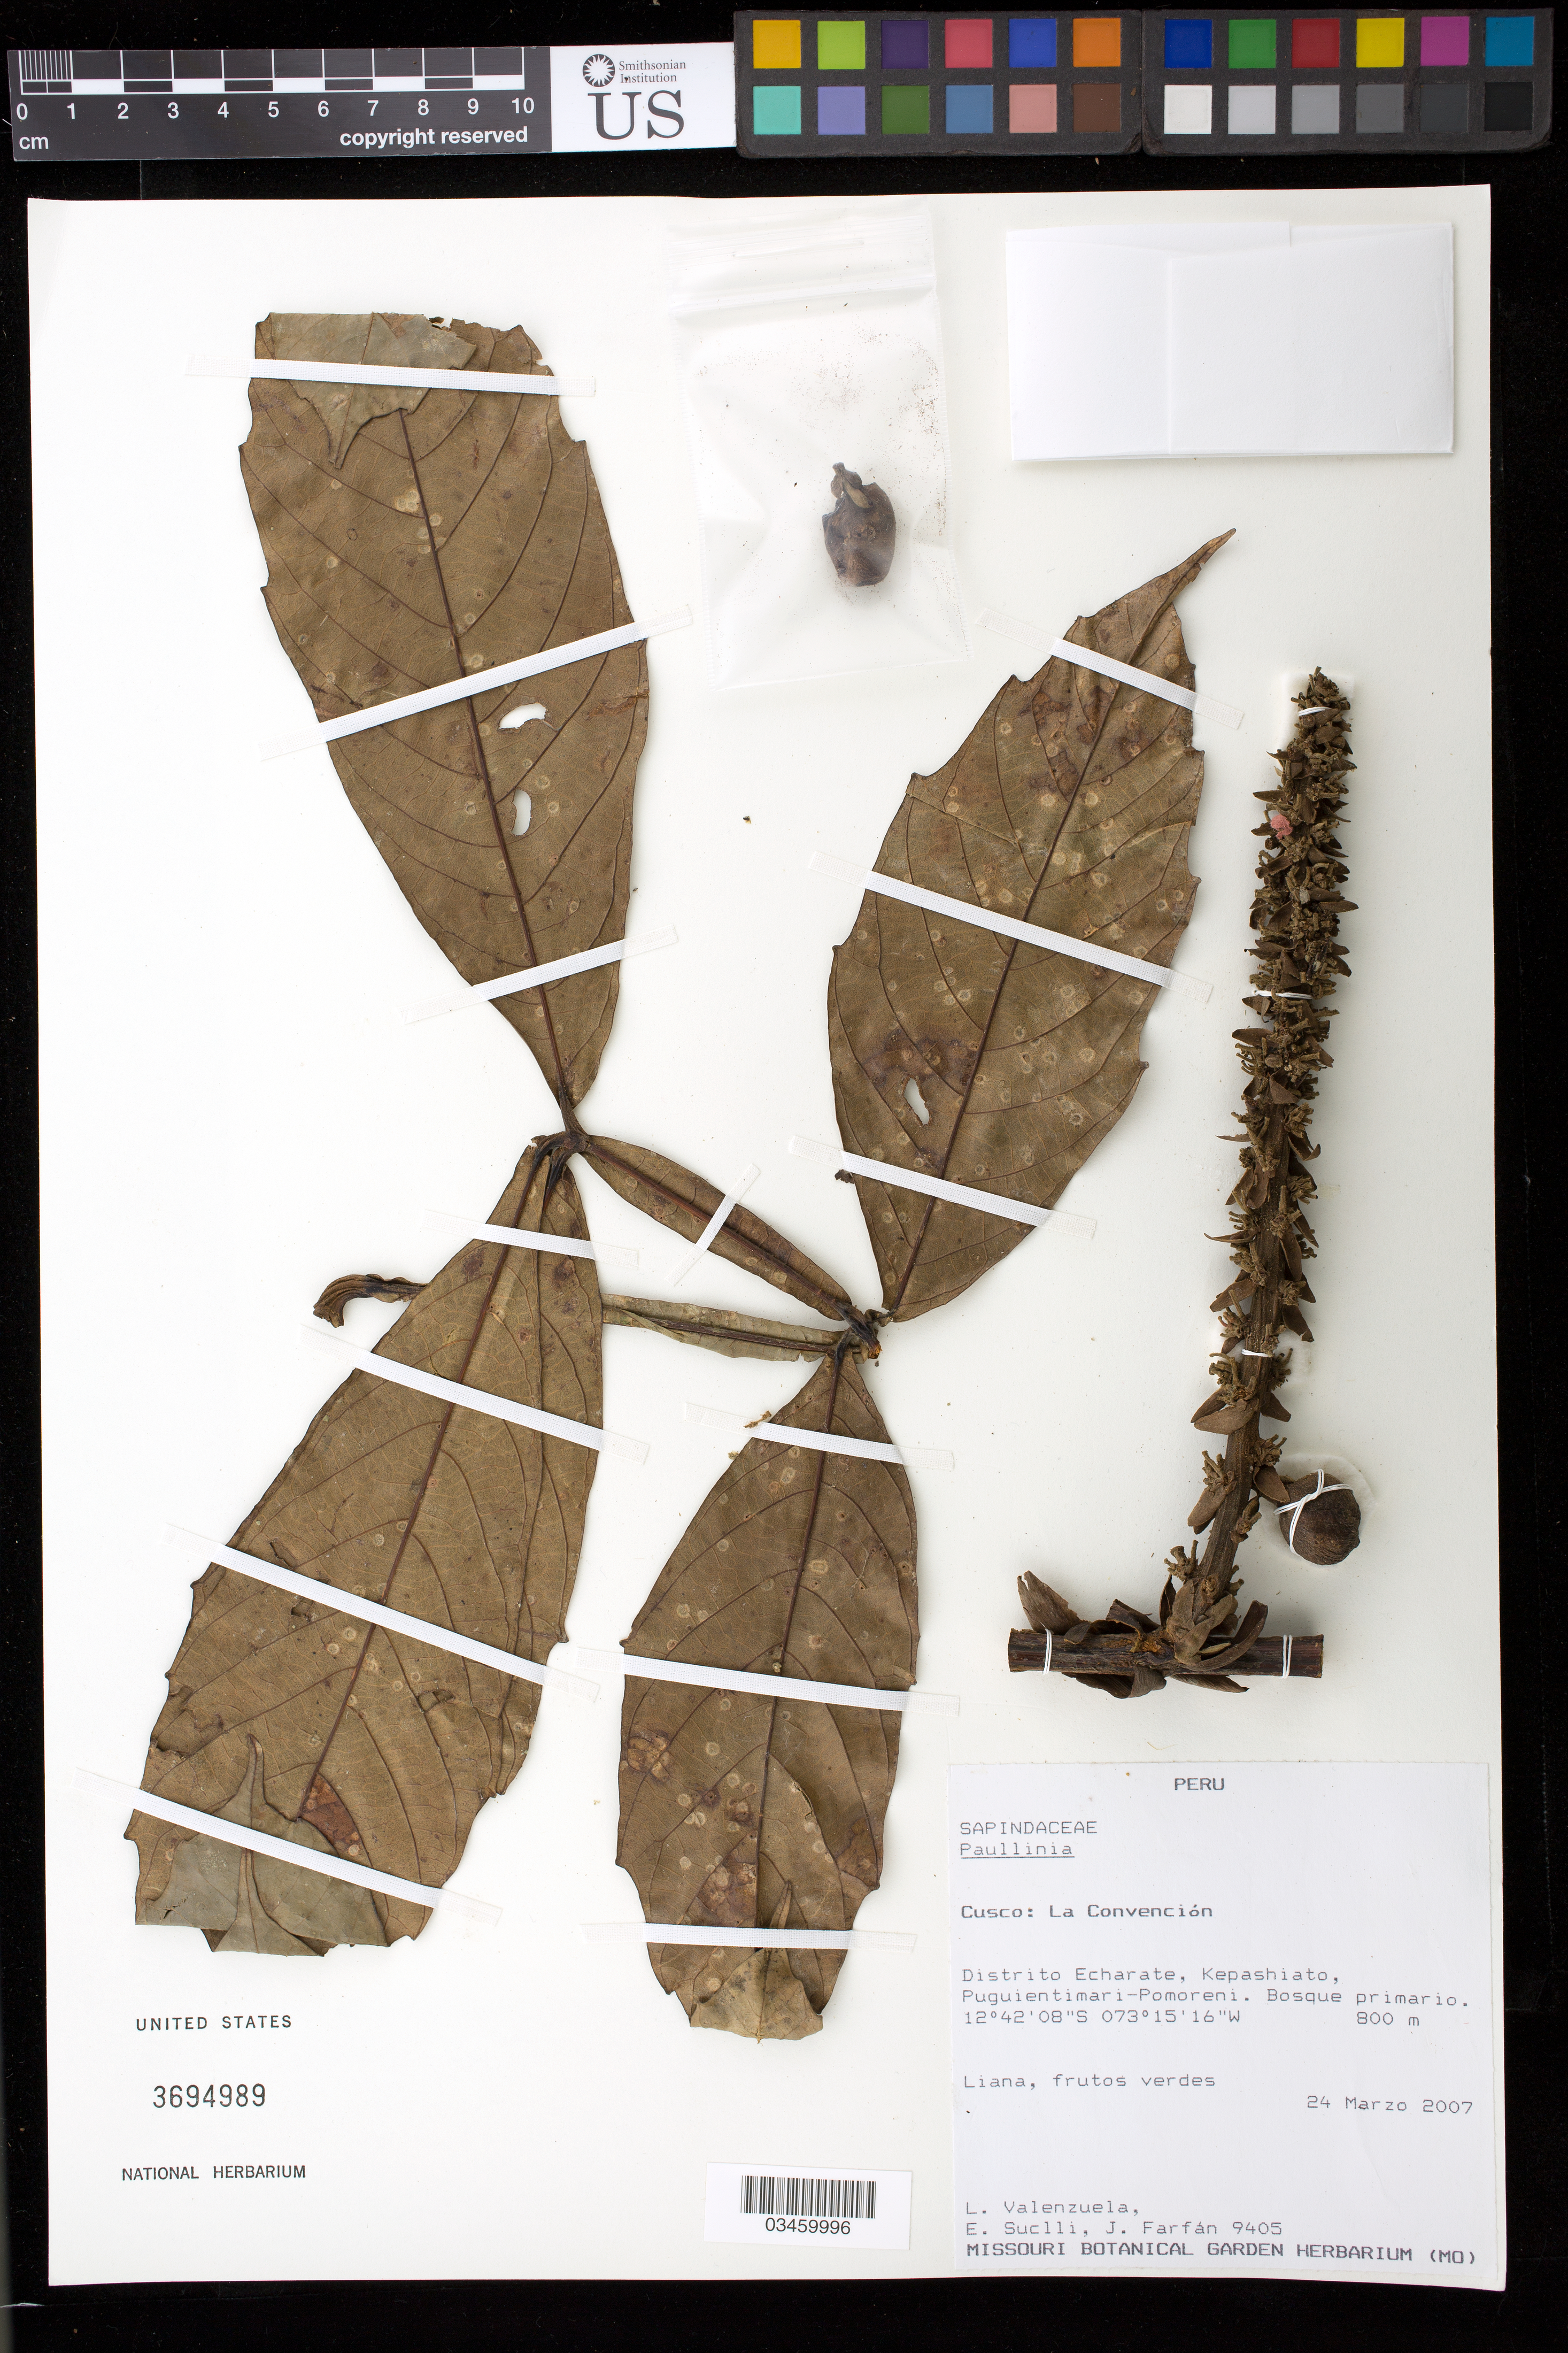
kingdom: Plantae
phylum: Tracheophyta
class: Magnoliopsida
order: Sapindales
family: Sapindaceae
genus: Paullinia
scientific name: Paullinia bracteosa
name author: Radlk.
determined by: Acevedo-Rodriguez, P., (US), Smithsonian Institution - National Museum of Natural History (UNITED STATES)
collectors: L. Valenzuela, E. Suclli & J. Farfán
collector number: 9405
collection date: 2007-03-24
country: Peru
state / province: Cusco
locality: La Convención. Distrito Echarate, Kepashiato, Puguientimari-Pomoreni.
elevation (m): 800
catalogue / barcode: US 3694989